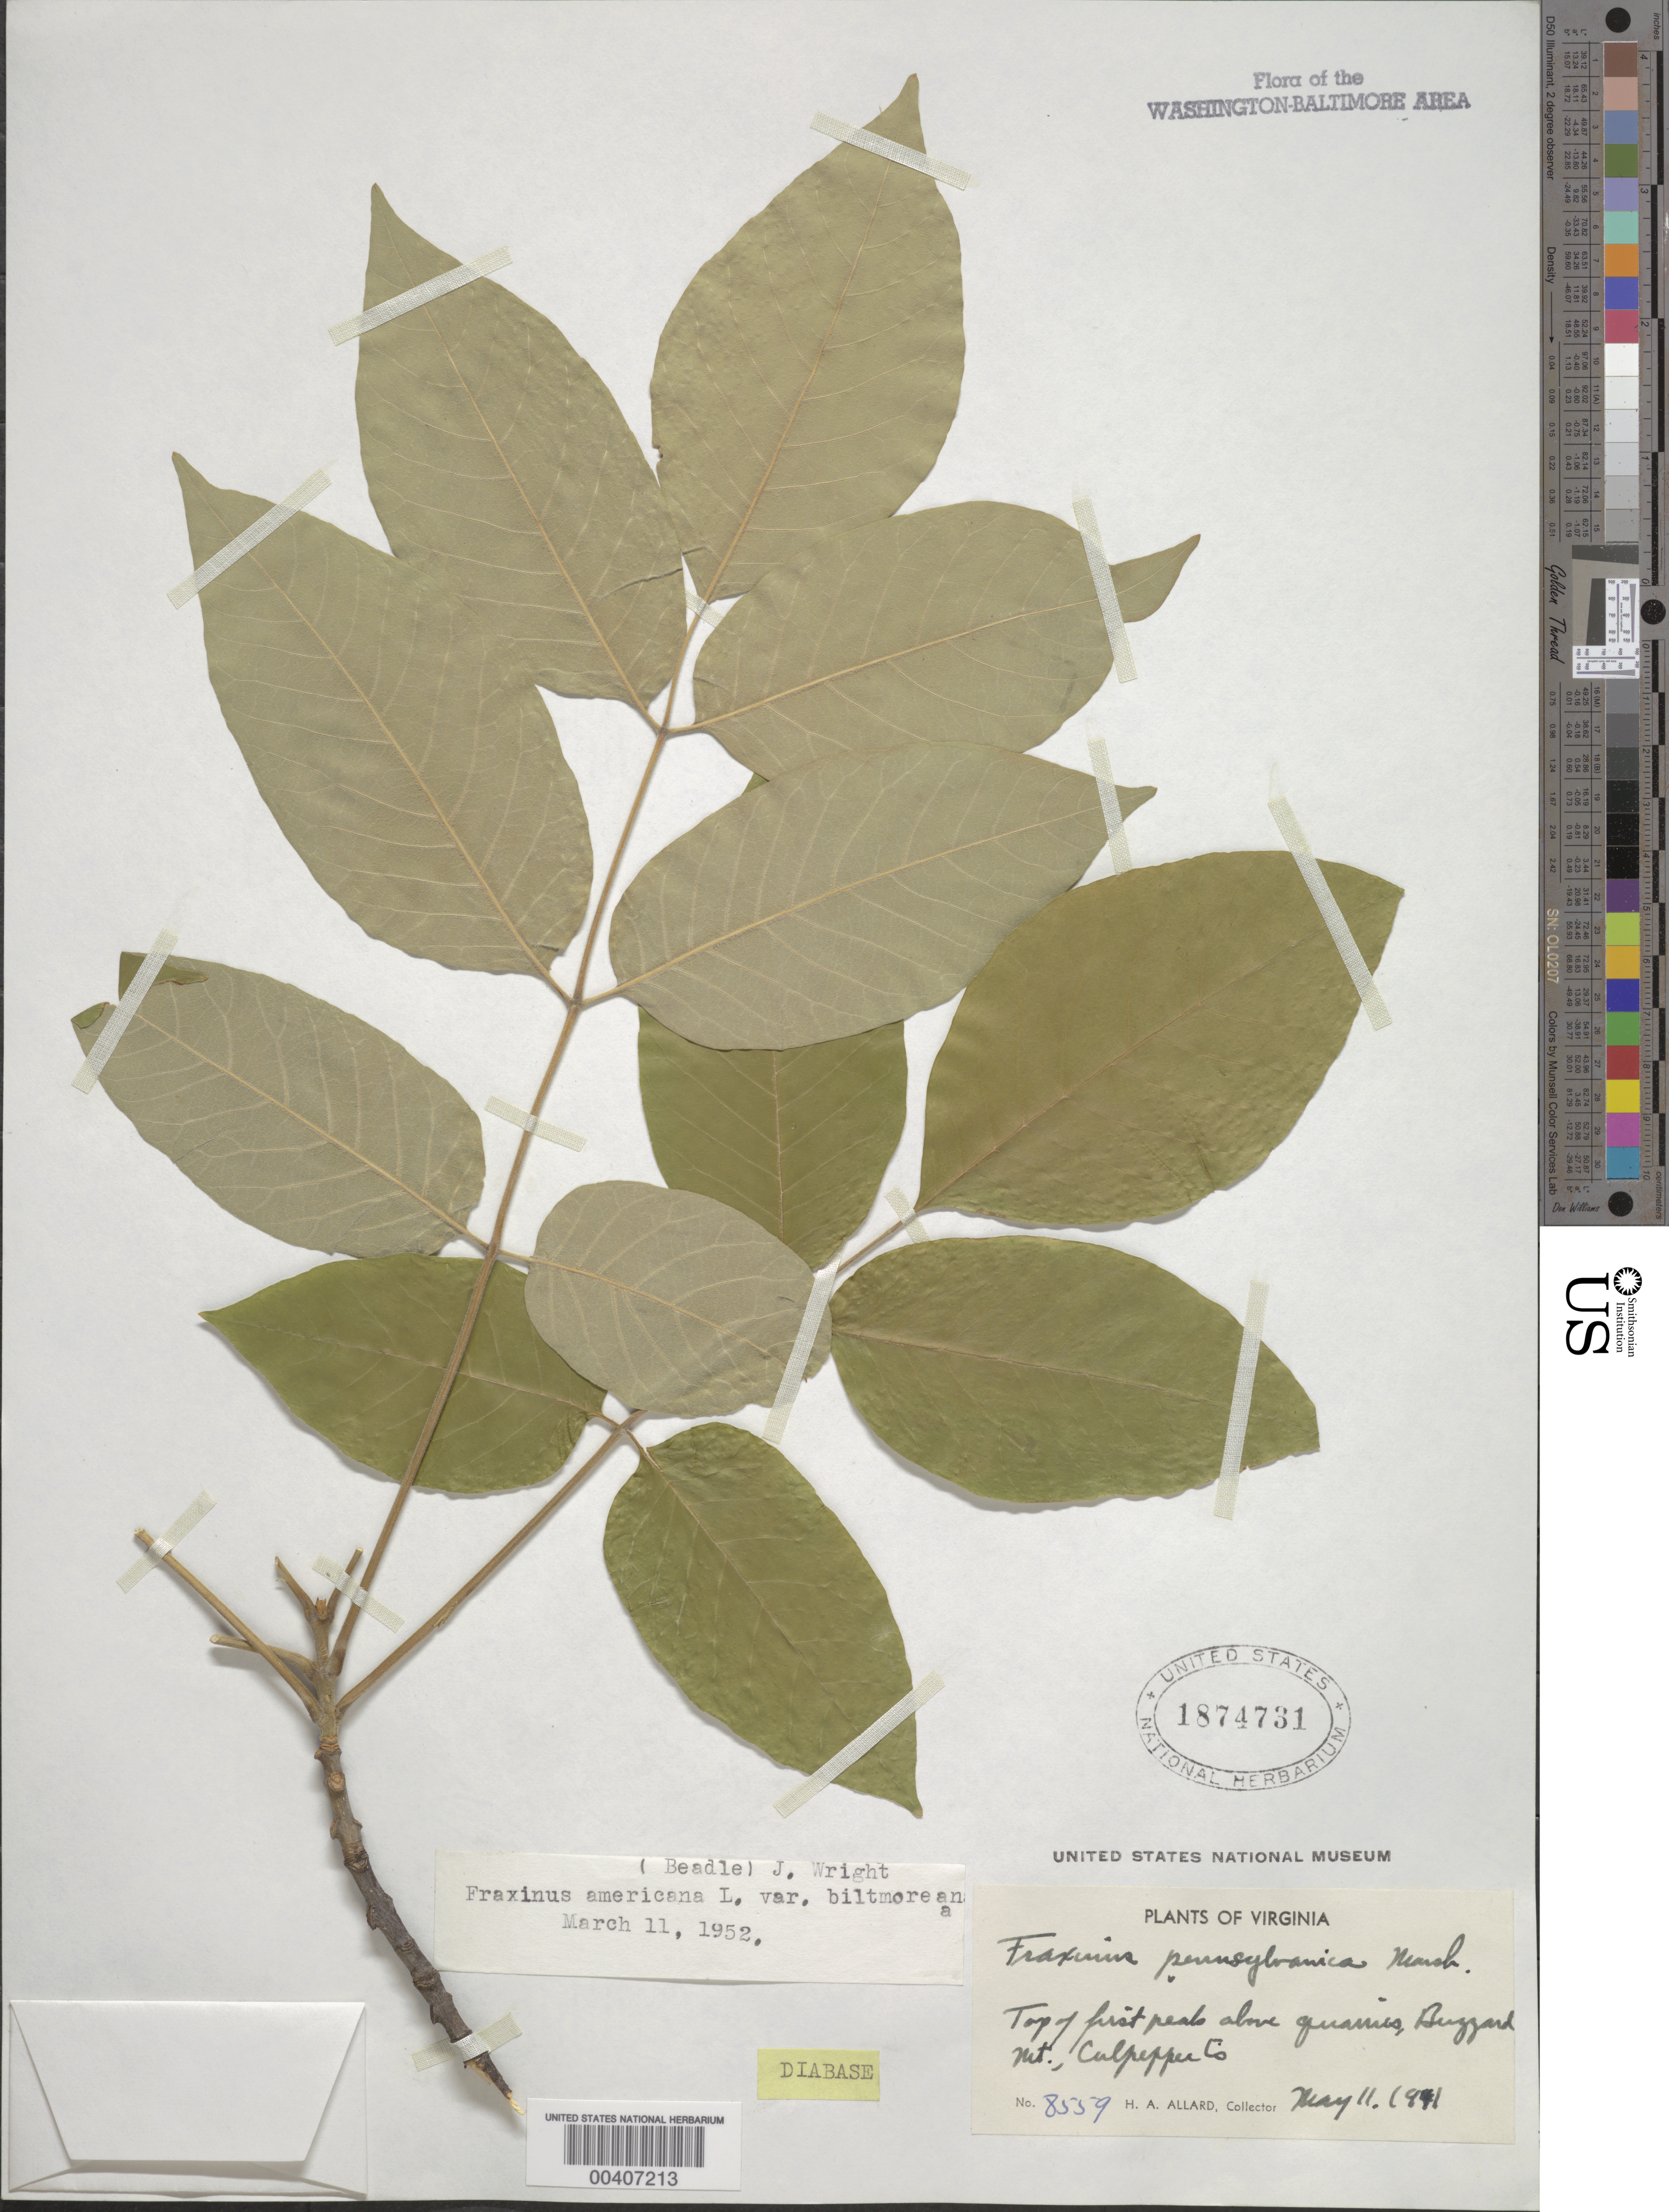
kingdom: Plantae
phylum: Tracheophyta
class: Magnoliopsida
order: Lamiales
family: Oleaceae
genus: Fraxinus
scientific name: Fraxinus americana var. biltmoreana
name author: (Beadle) J.W. Wright ex Fernald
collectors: H. A. Allard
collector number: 8559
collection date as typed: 11 May 1941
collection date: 1941-05-11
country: United States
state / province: Virginia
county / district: Culpeper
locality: Buzzard Mtn.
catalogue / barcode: US 1874731